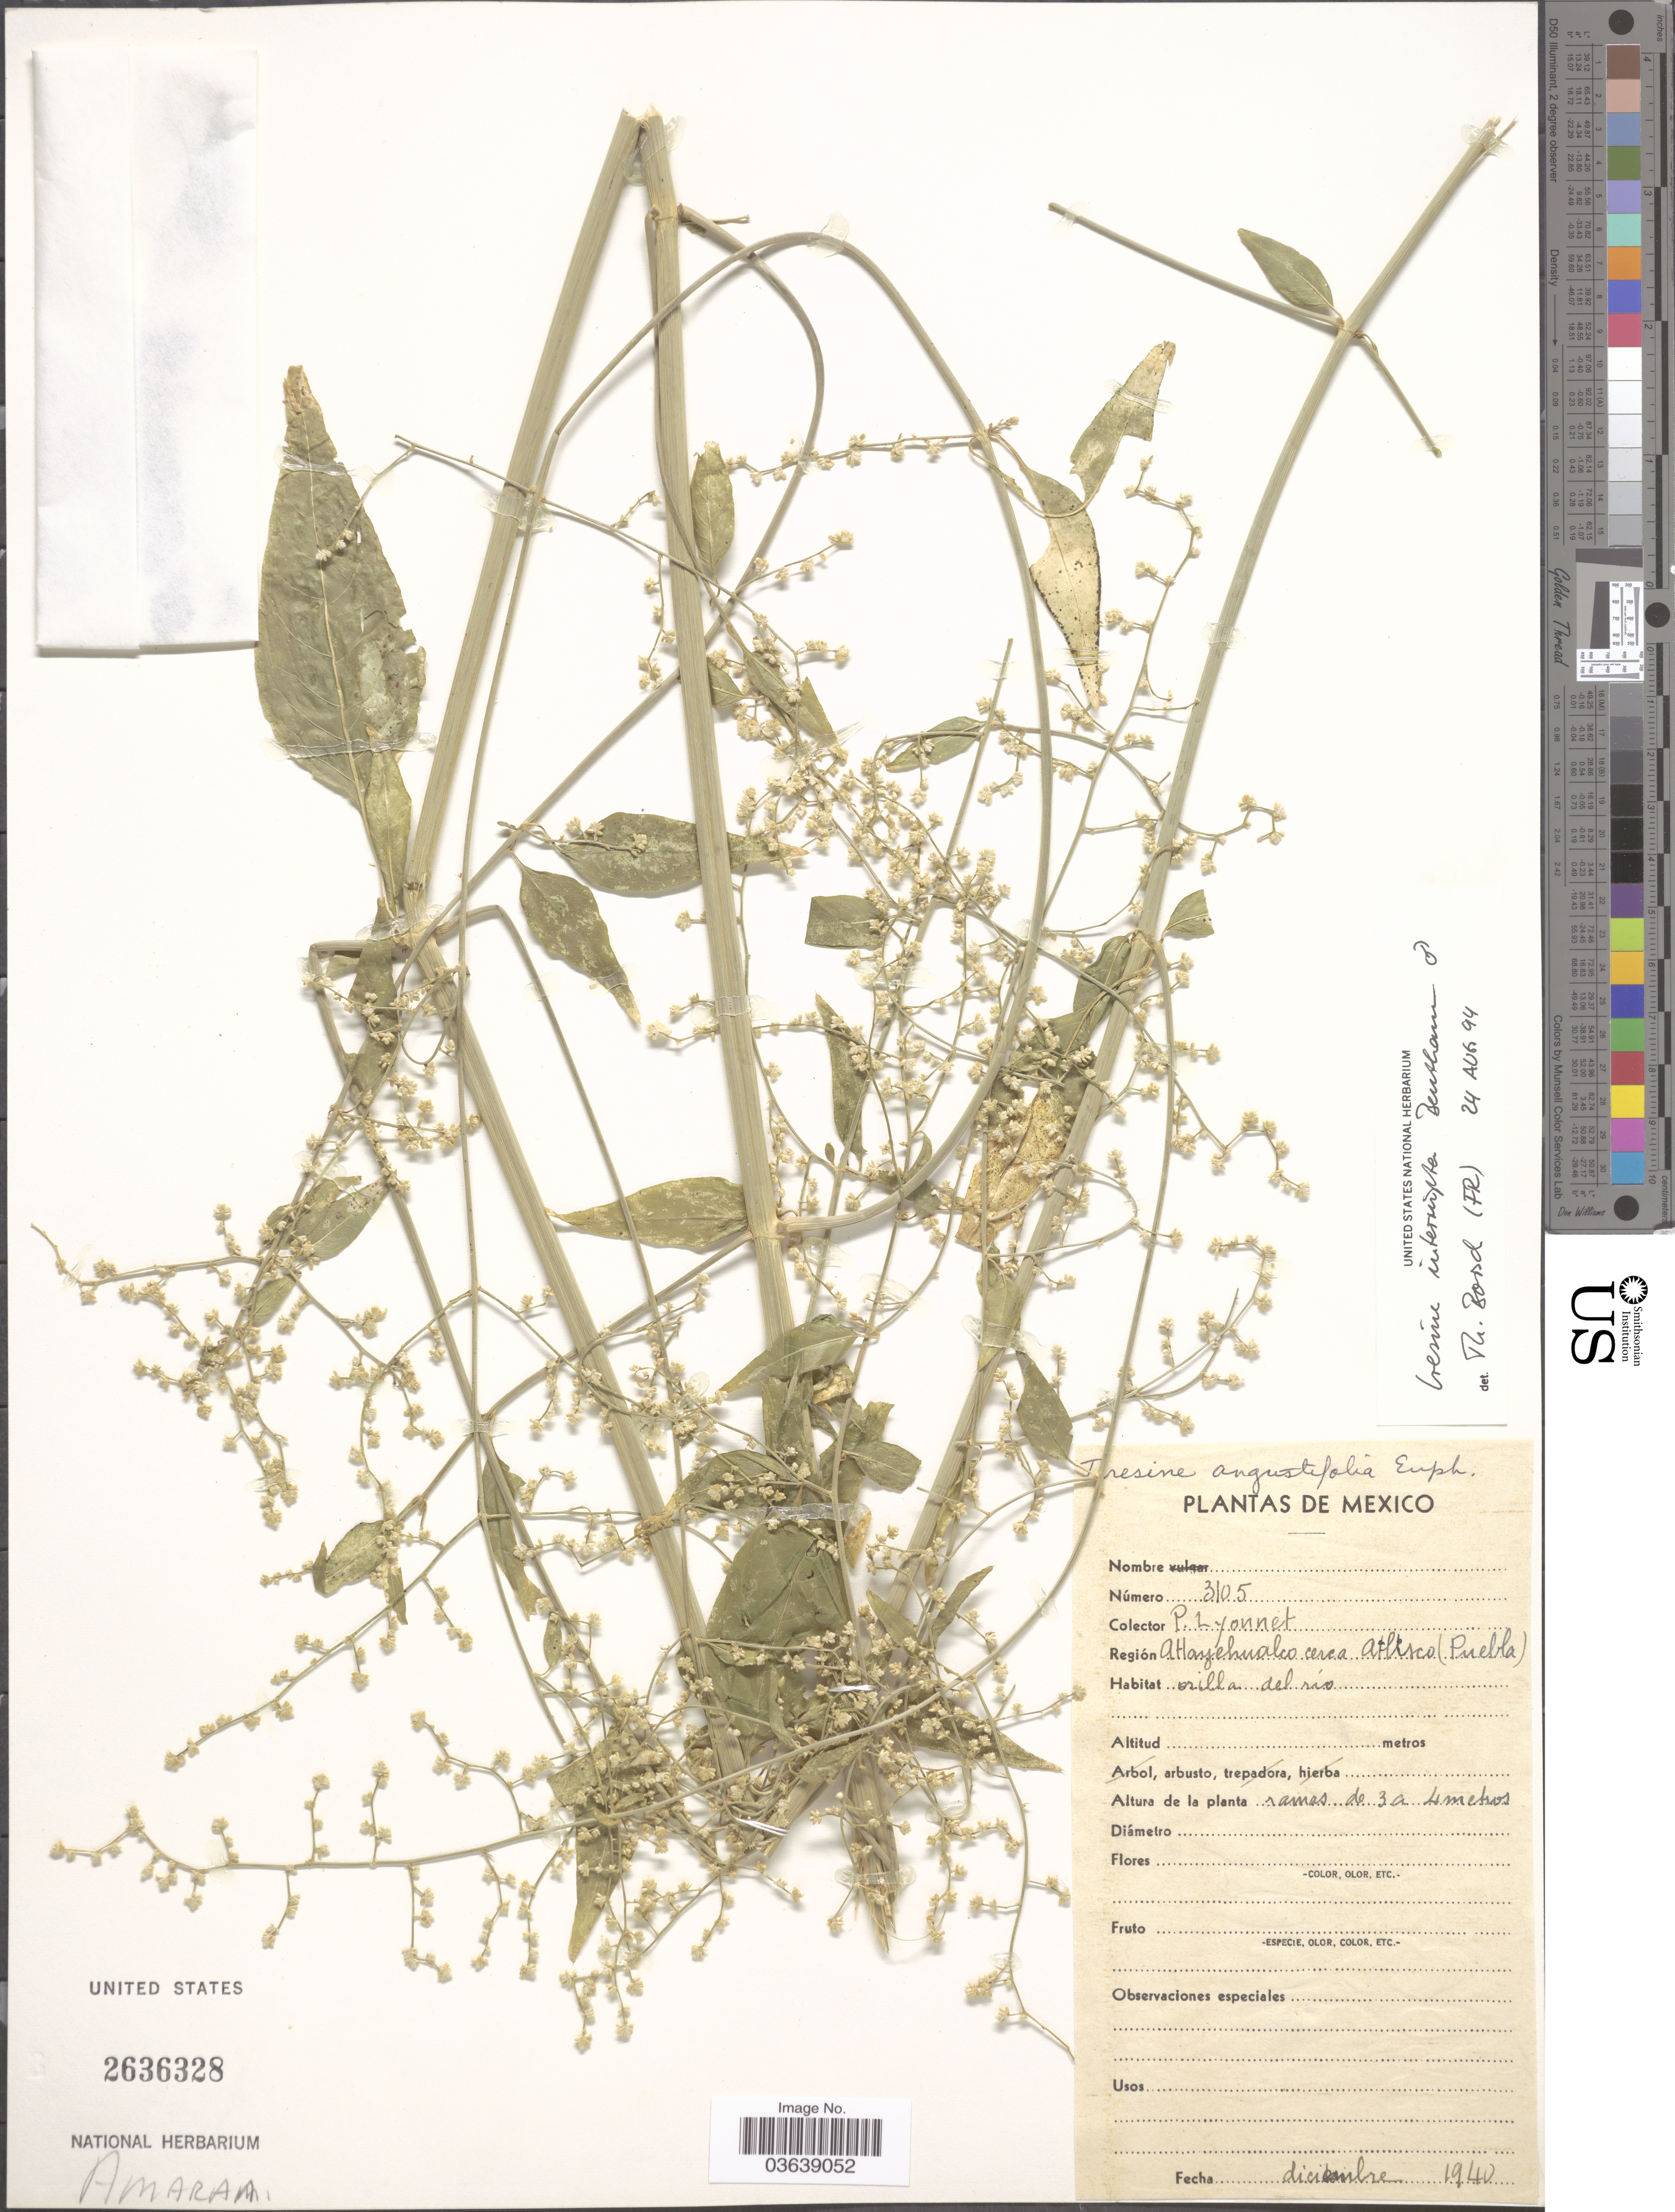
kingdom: Plantae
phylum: Tracheophyta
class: Magnoliopsida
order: Caryophyllales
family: Amaranthaceae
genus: Iresine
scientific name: Iresine interrupta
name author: Benth.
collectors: P. Lyonnet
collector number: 3105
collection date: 1940-12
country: Mexico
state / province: Puebla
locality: A Hayehualco area Atlisco.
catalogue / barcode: US 2636328